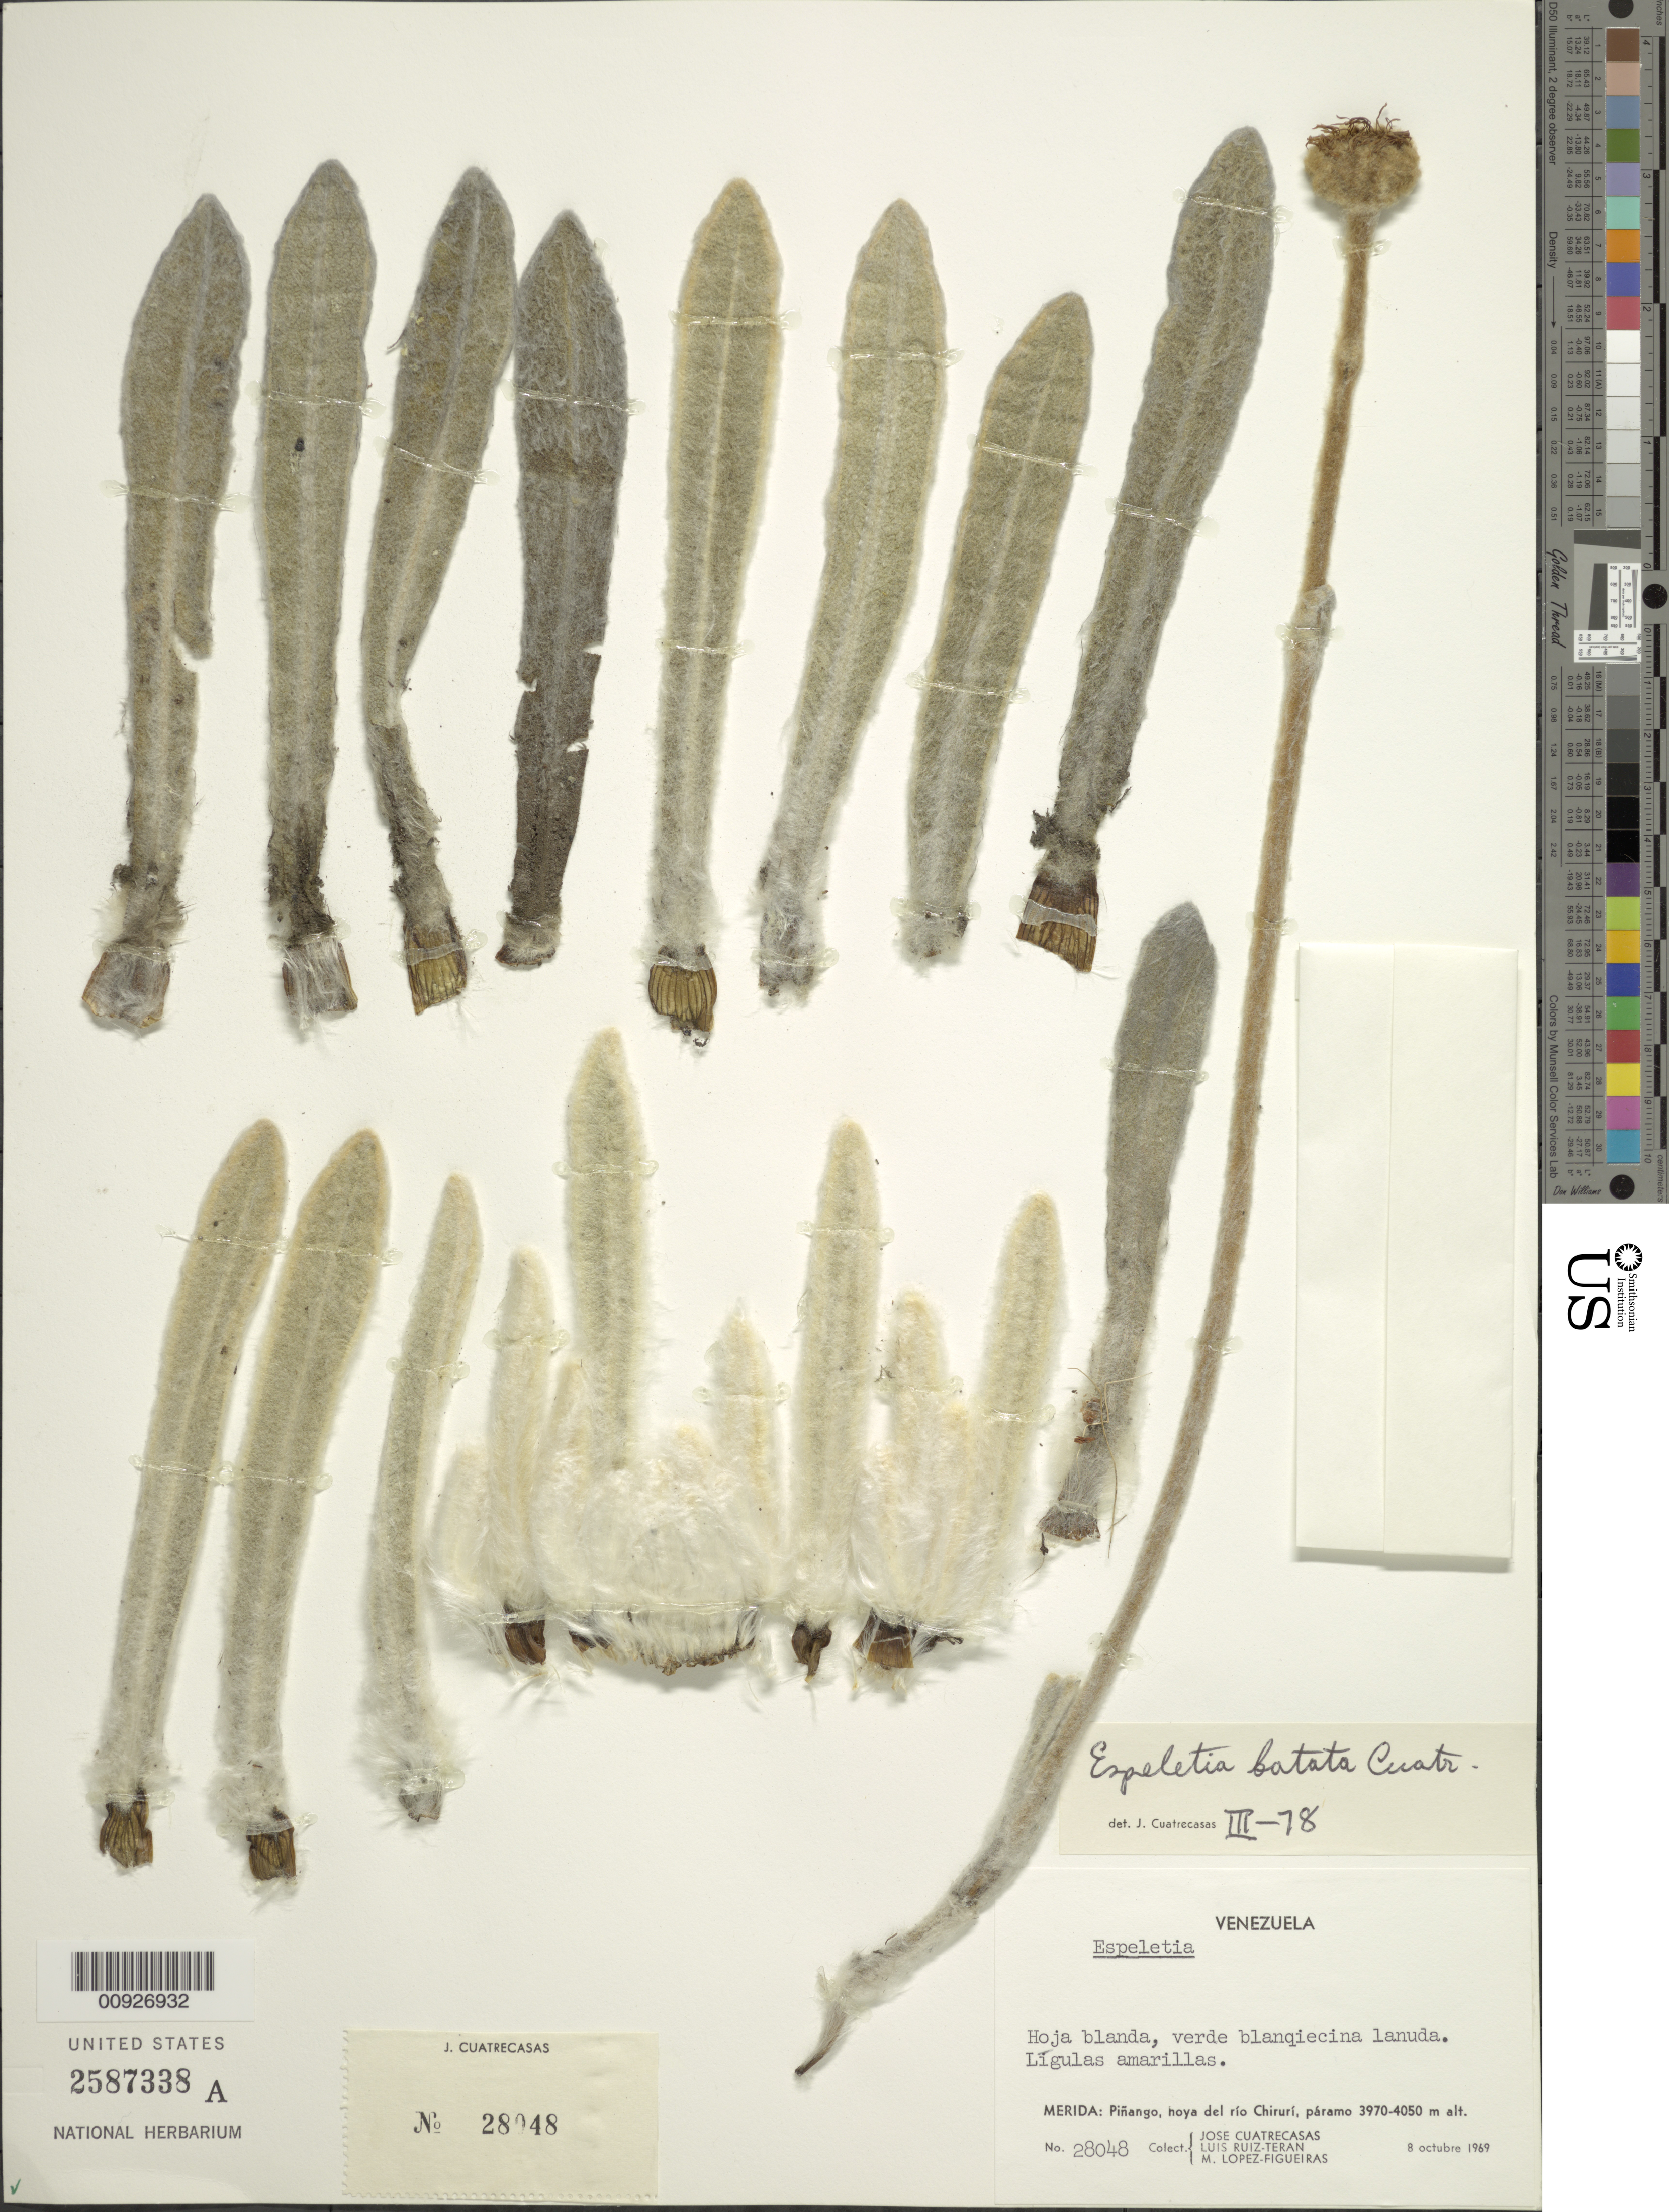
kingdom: Plantae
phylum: Tracheophyta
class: Magnoliopsida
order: Asterales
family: Asteraceae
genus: Espeletia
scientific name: Espeletia batata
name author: Cuatrec.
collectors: J. Cuatrecasas, L. E. Ruíz-Terán & M. López Figueiras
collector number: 28048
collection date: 1969-10-08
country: Venezuela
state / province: Mérida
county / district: Miranda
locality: Hoya del río Chirurí, páramo.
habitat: Páramo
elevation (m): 3970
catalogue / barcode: US 2587338A